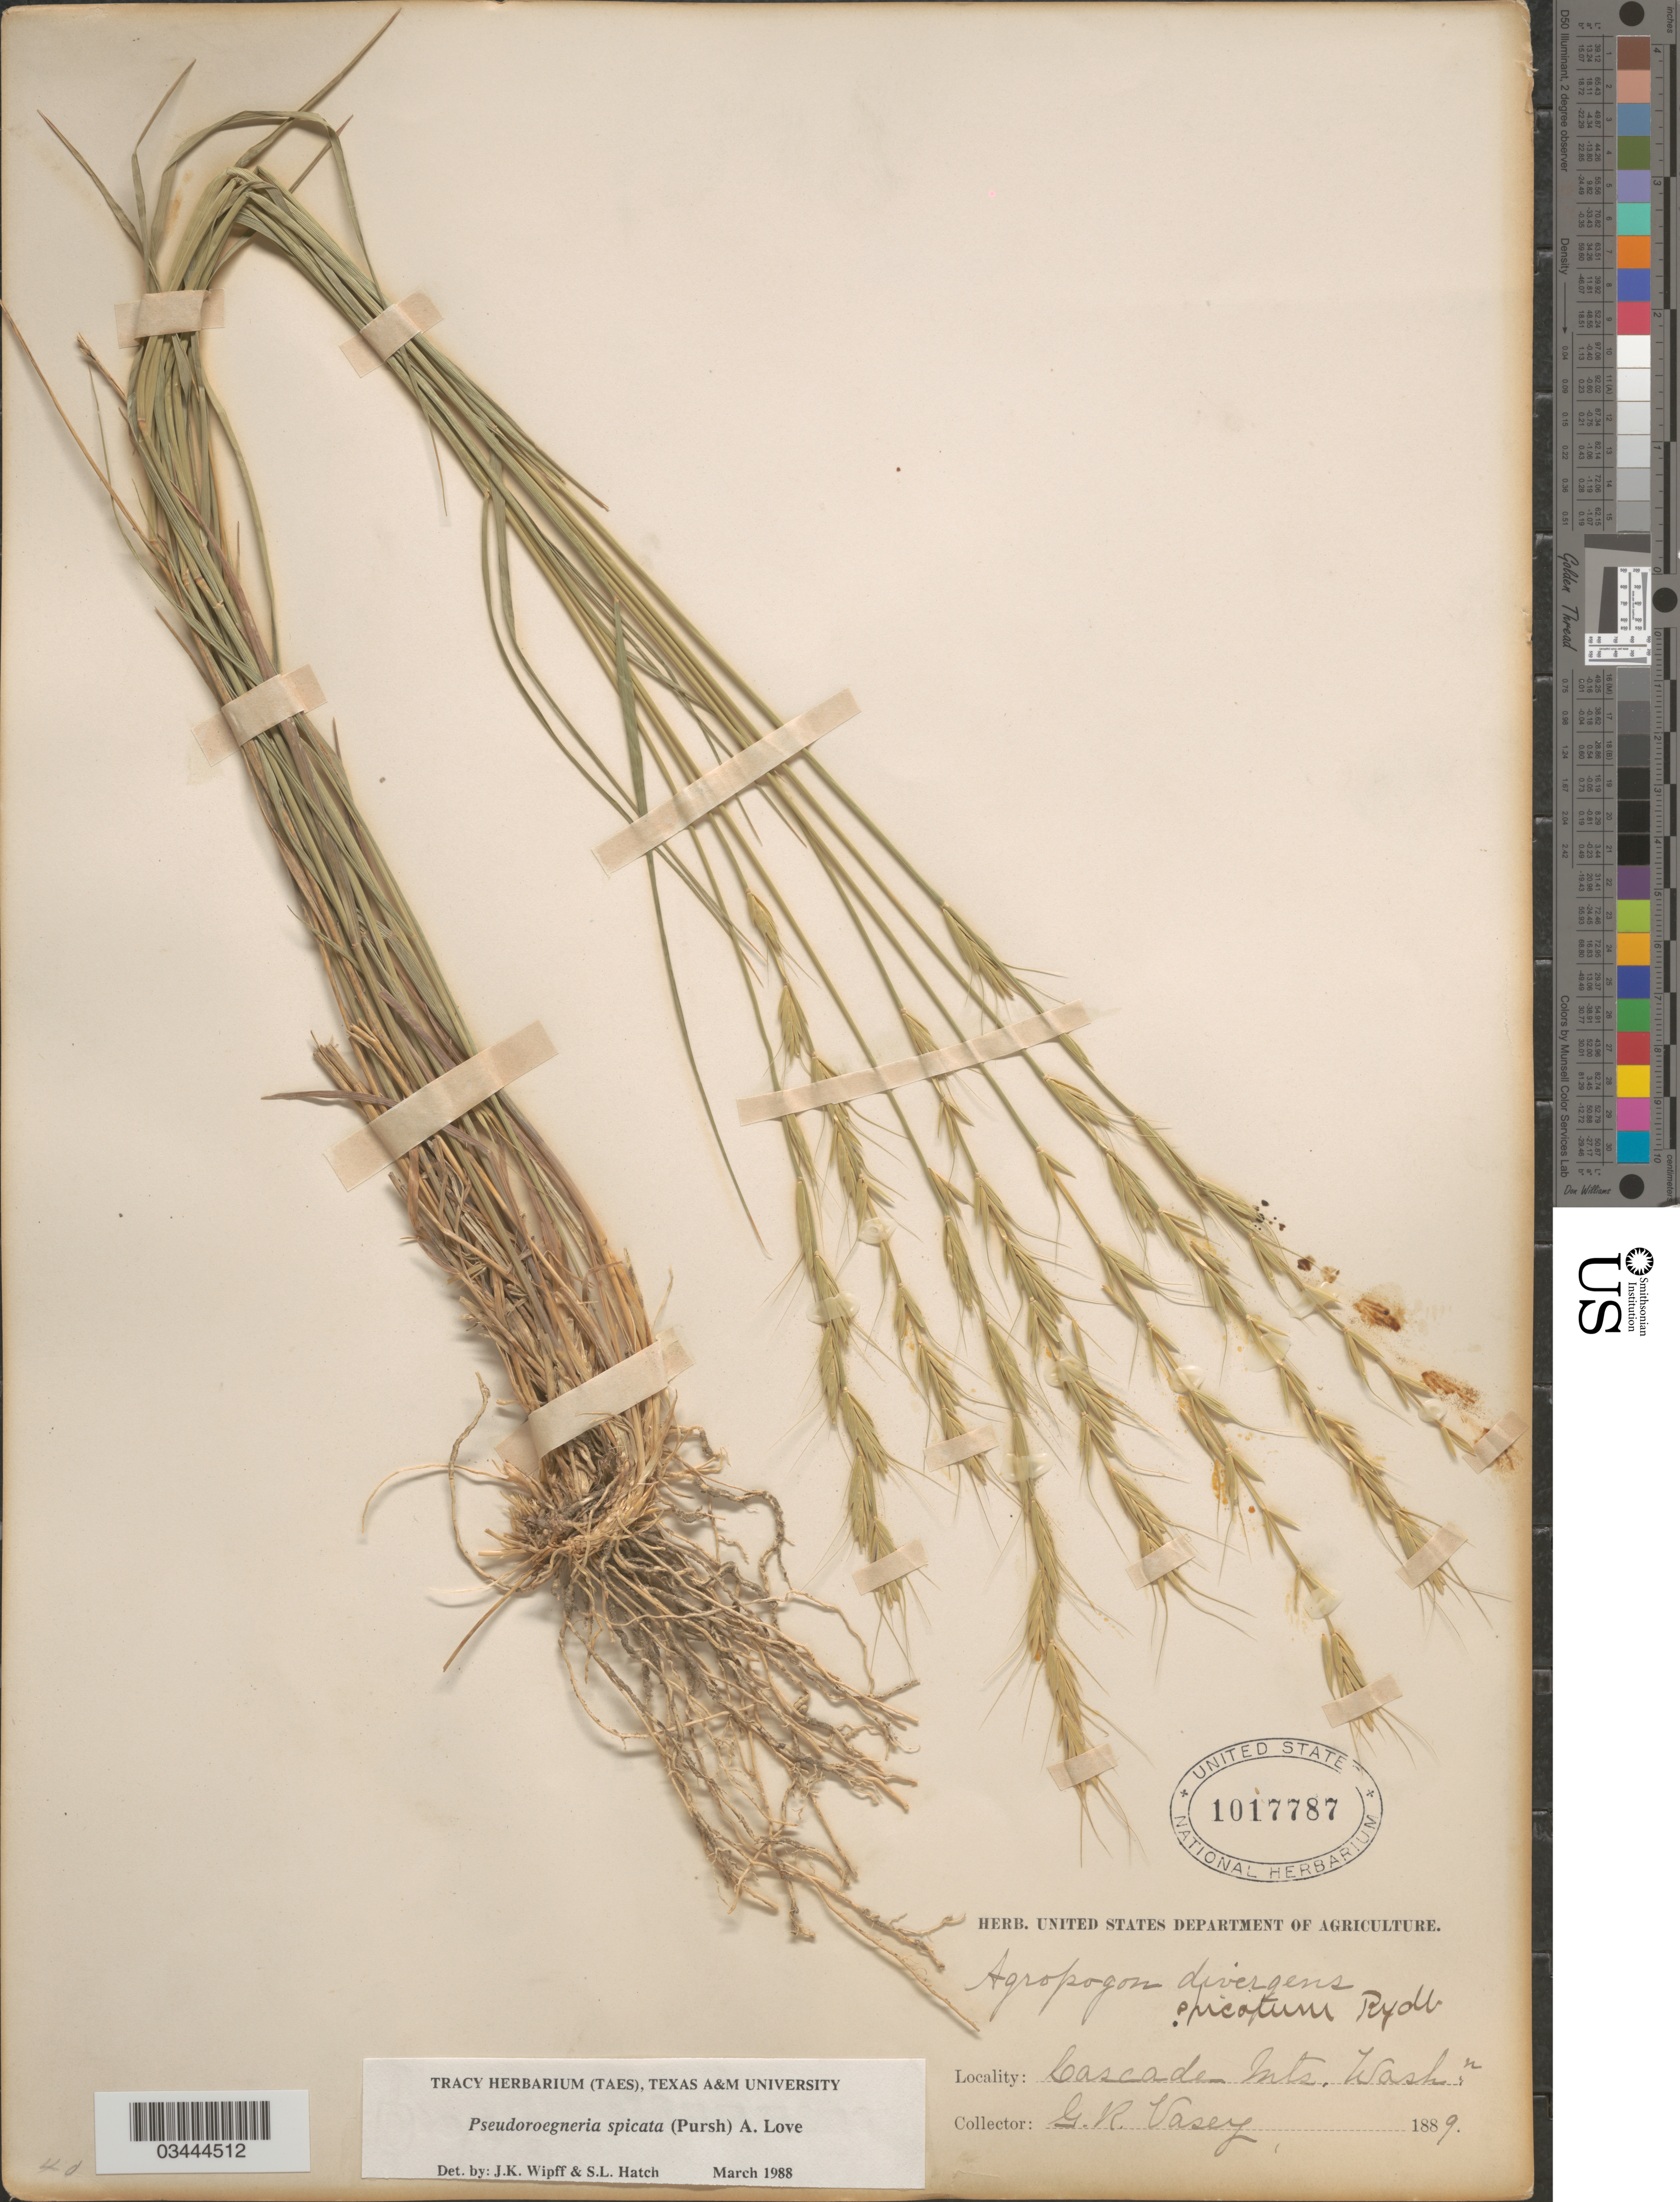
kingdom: Plantae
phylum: Tracheophyta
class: Liliopsida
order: Poales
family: Poaceae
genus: Pseudoroegneria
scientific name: Pseudoroegneria spicata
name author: (Pursh) Á. Löve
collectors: G. R. Vasey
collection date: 1889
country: United States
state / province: Washington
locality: Cascade Mts.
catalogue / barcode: US 1017787